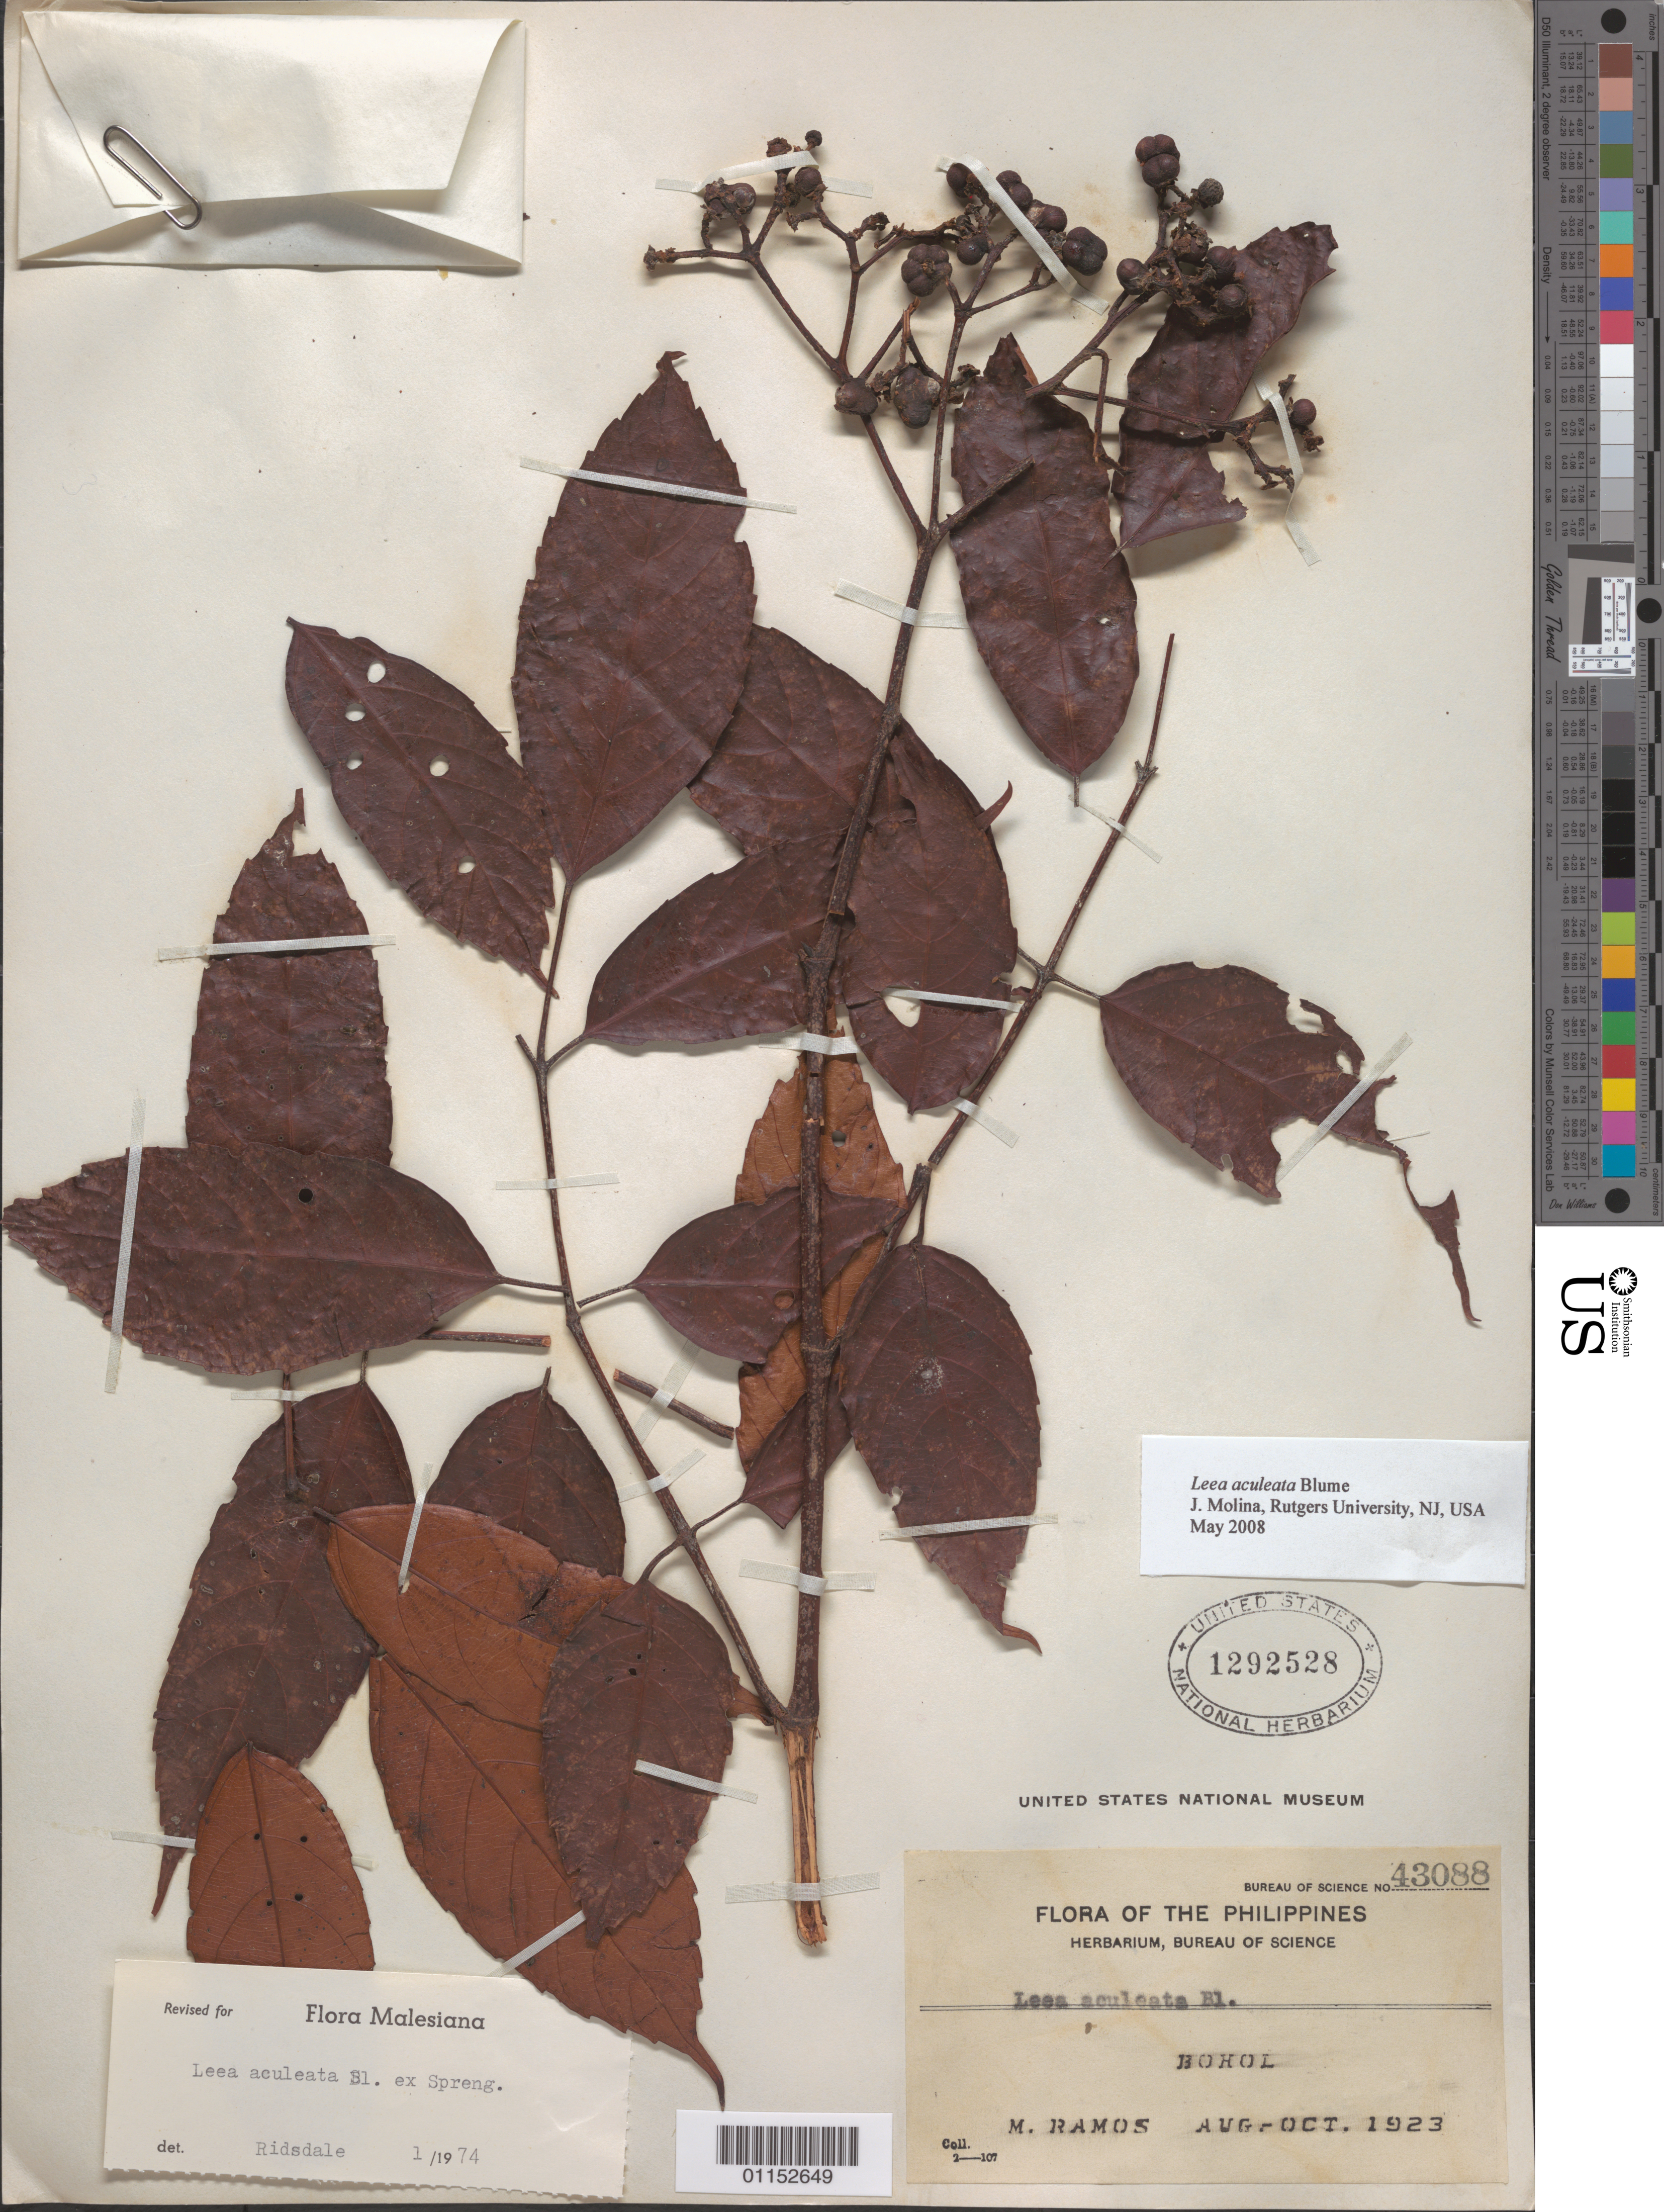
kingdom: Plantae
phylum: Tracheophyta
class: Magnoliopsida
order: Vitales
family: Vitaceae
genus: Leea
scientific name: Leea aculeata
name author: Blume ex Spreng.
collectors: M. Ramos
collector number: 43088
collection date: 1923-08/1923-10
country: Philippines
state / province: Central Visayas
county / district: Bohol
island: Bohol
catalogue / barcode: US 1292528